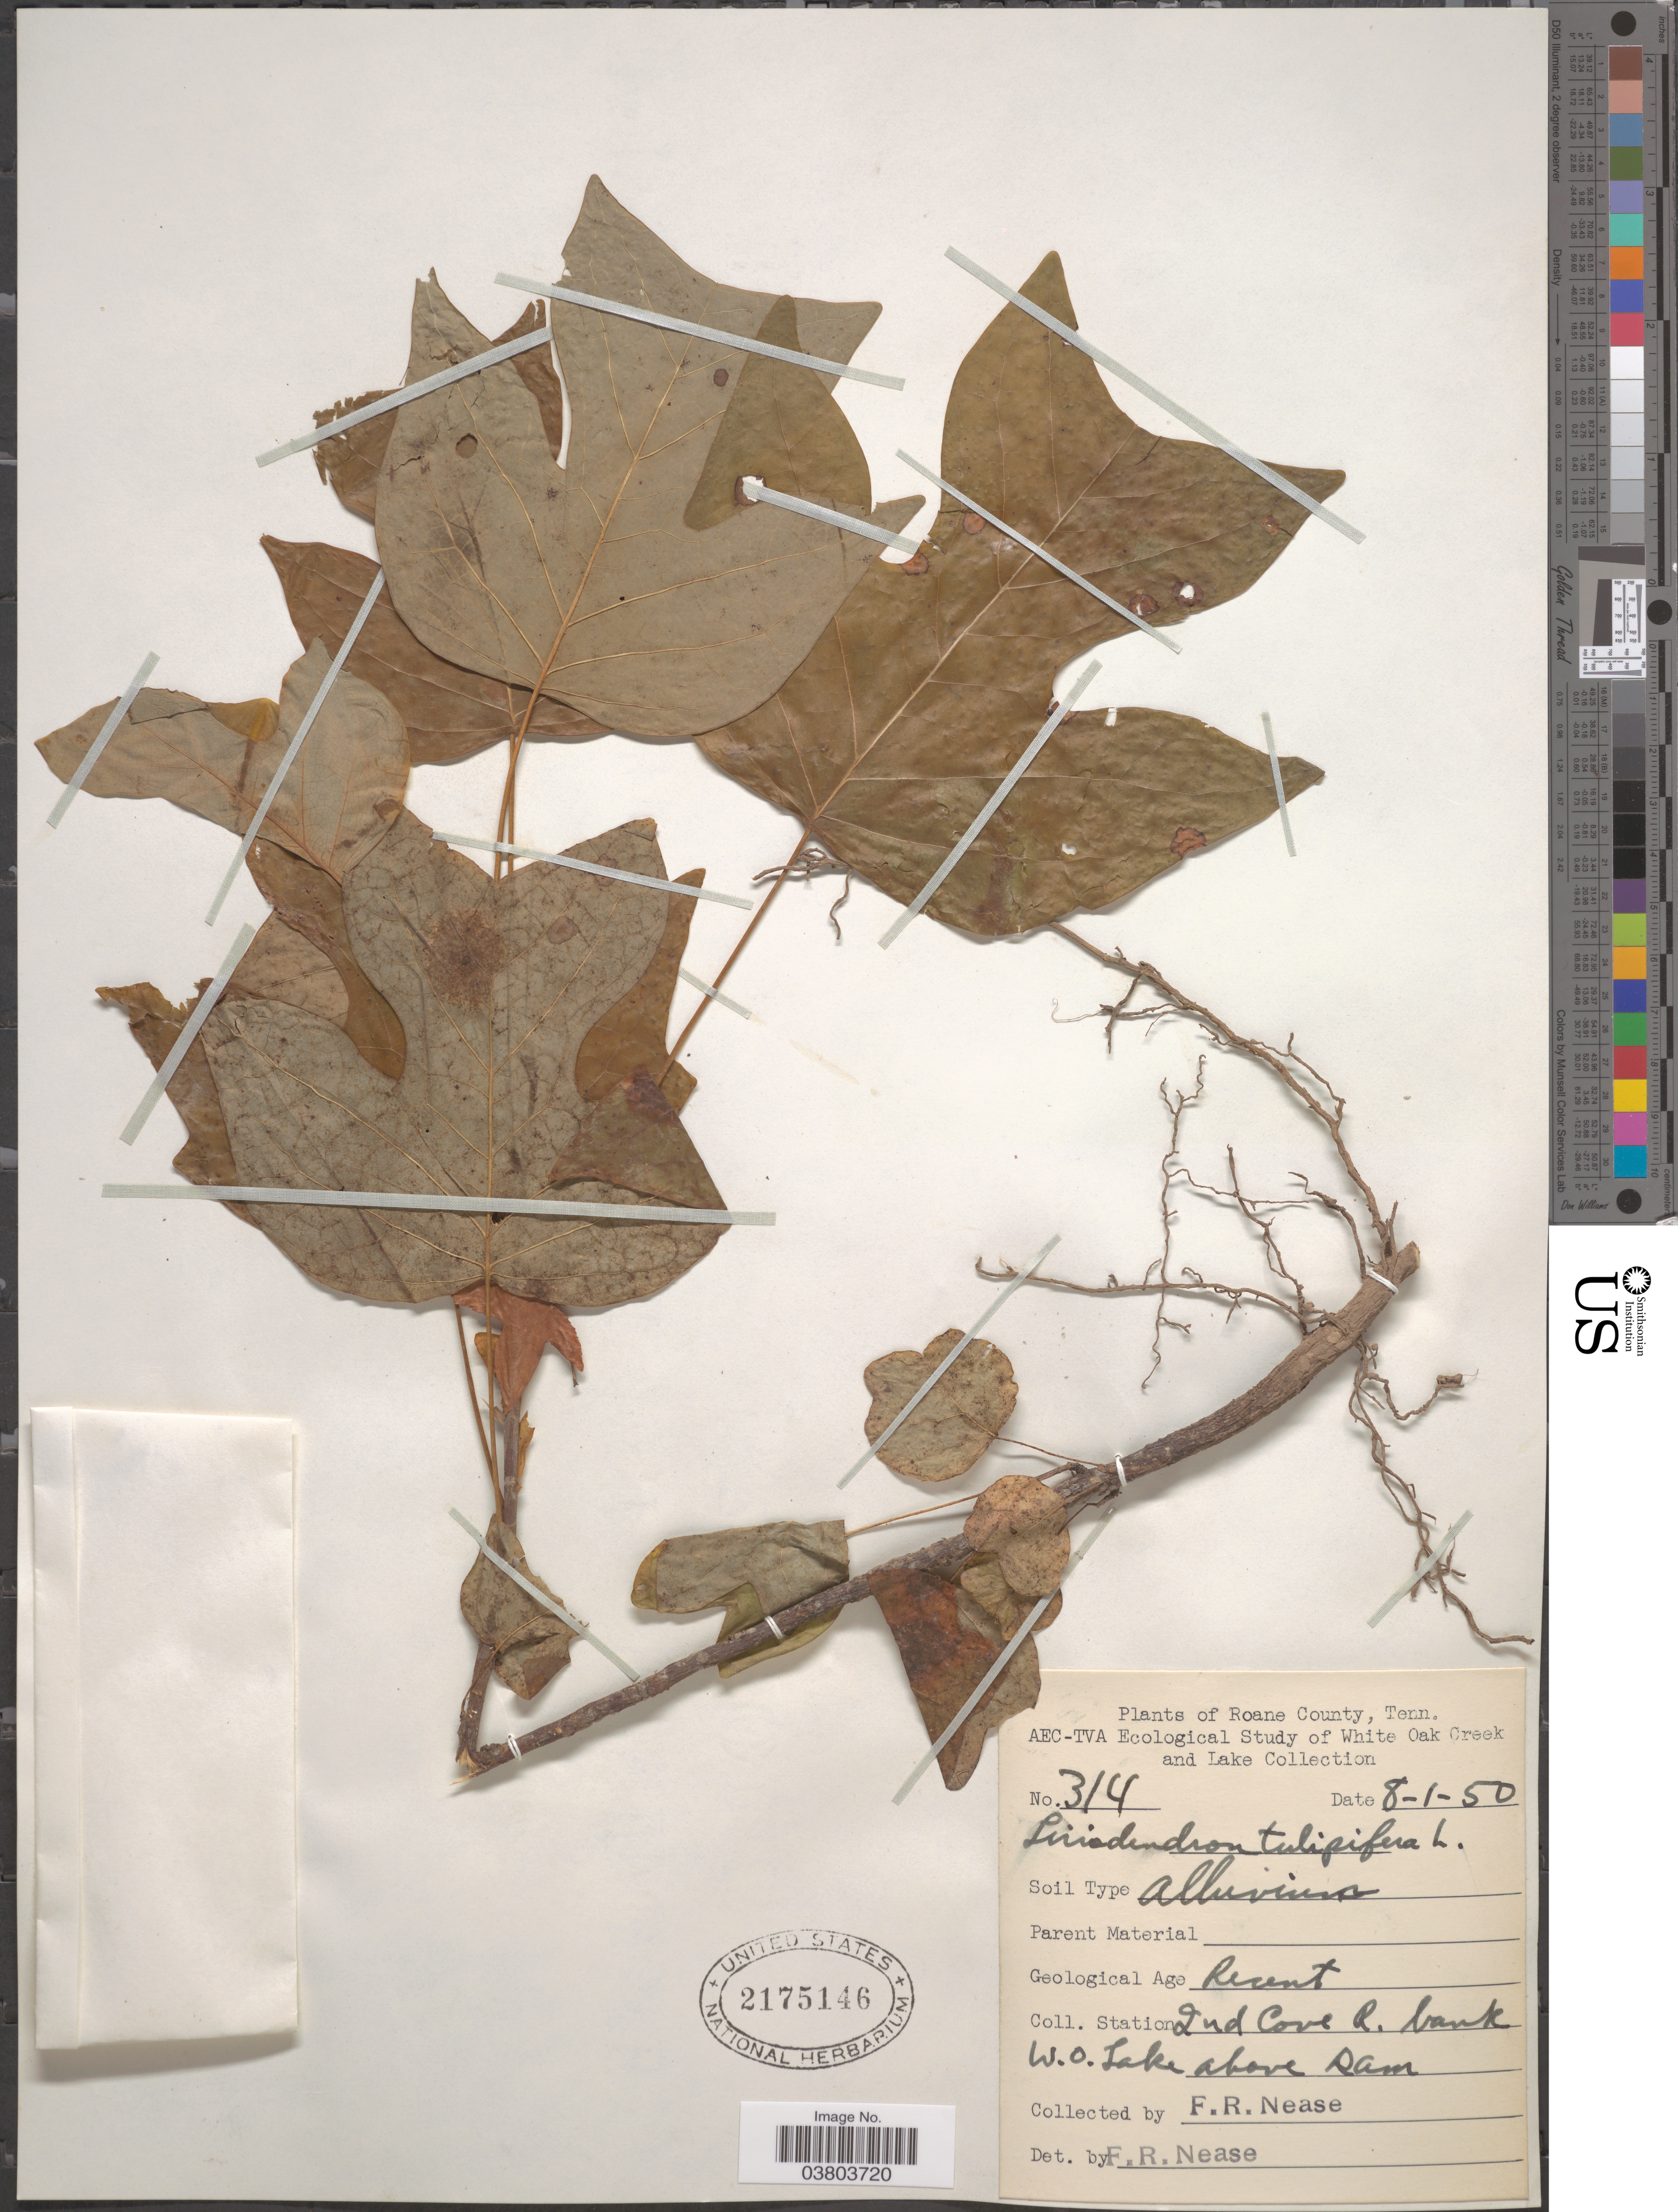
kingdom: Plantae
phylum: Tracheophyta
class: Magnoliopsida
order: Magnoliales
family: Magnoliaceae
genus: Liriodendron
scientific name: Liriodendron tulipifera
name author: L.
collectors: F. Nease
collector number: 314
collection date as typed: Transcribed d/m/y: 1/8/50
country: United States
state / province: Tennessee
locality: Roane County. Station. 2nd Cove R. bank W. O. Lake above Dam.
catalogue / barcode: US 2175146